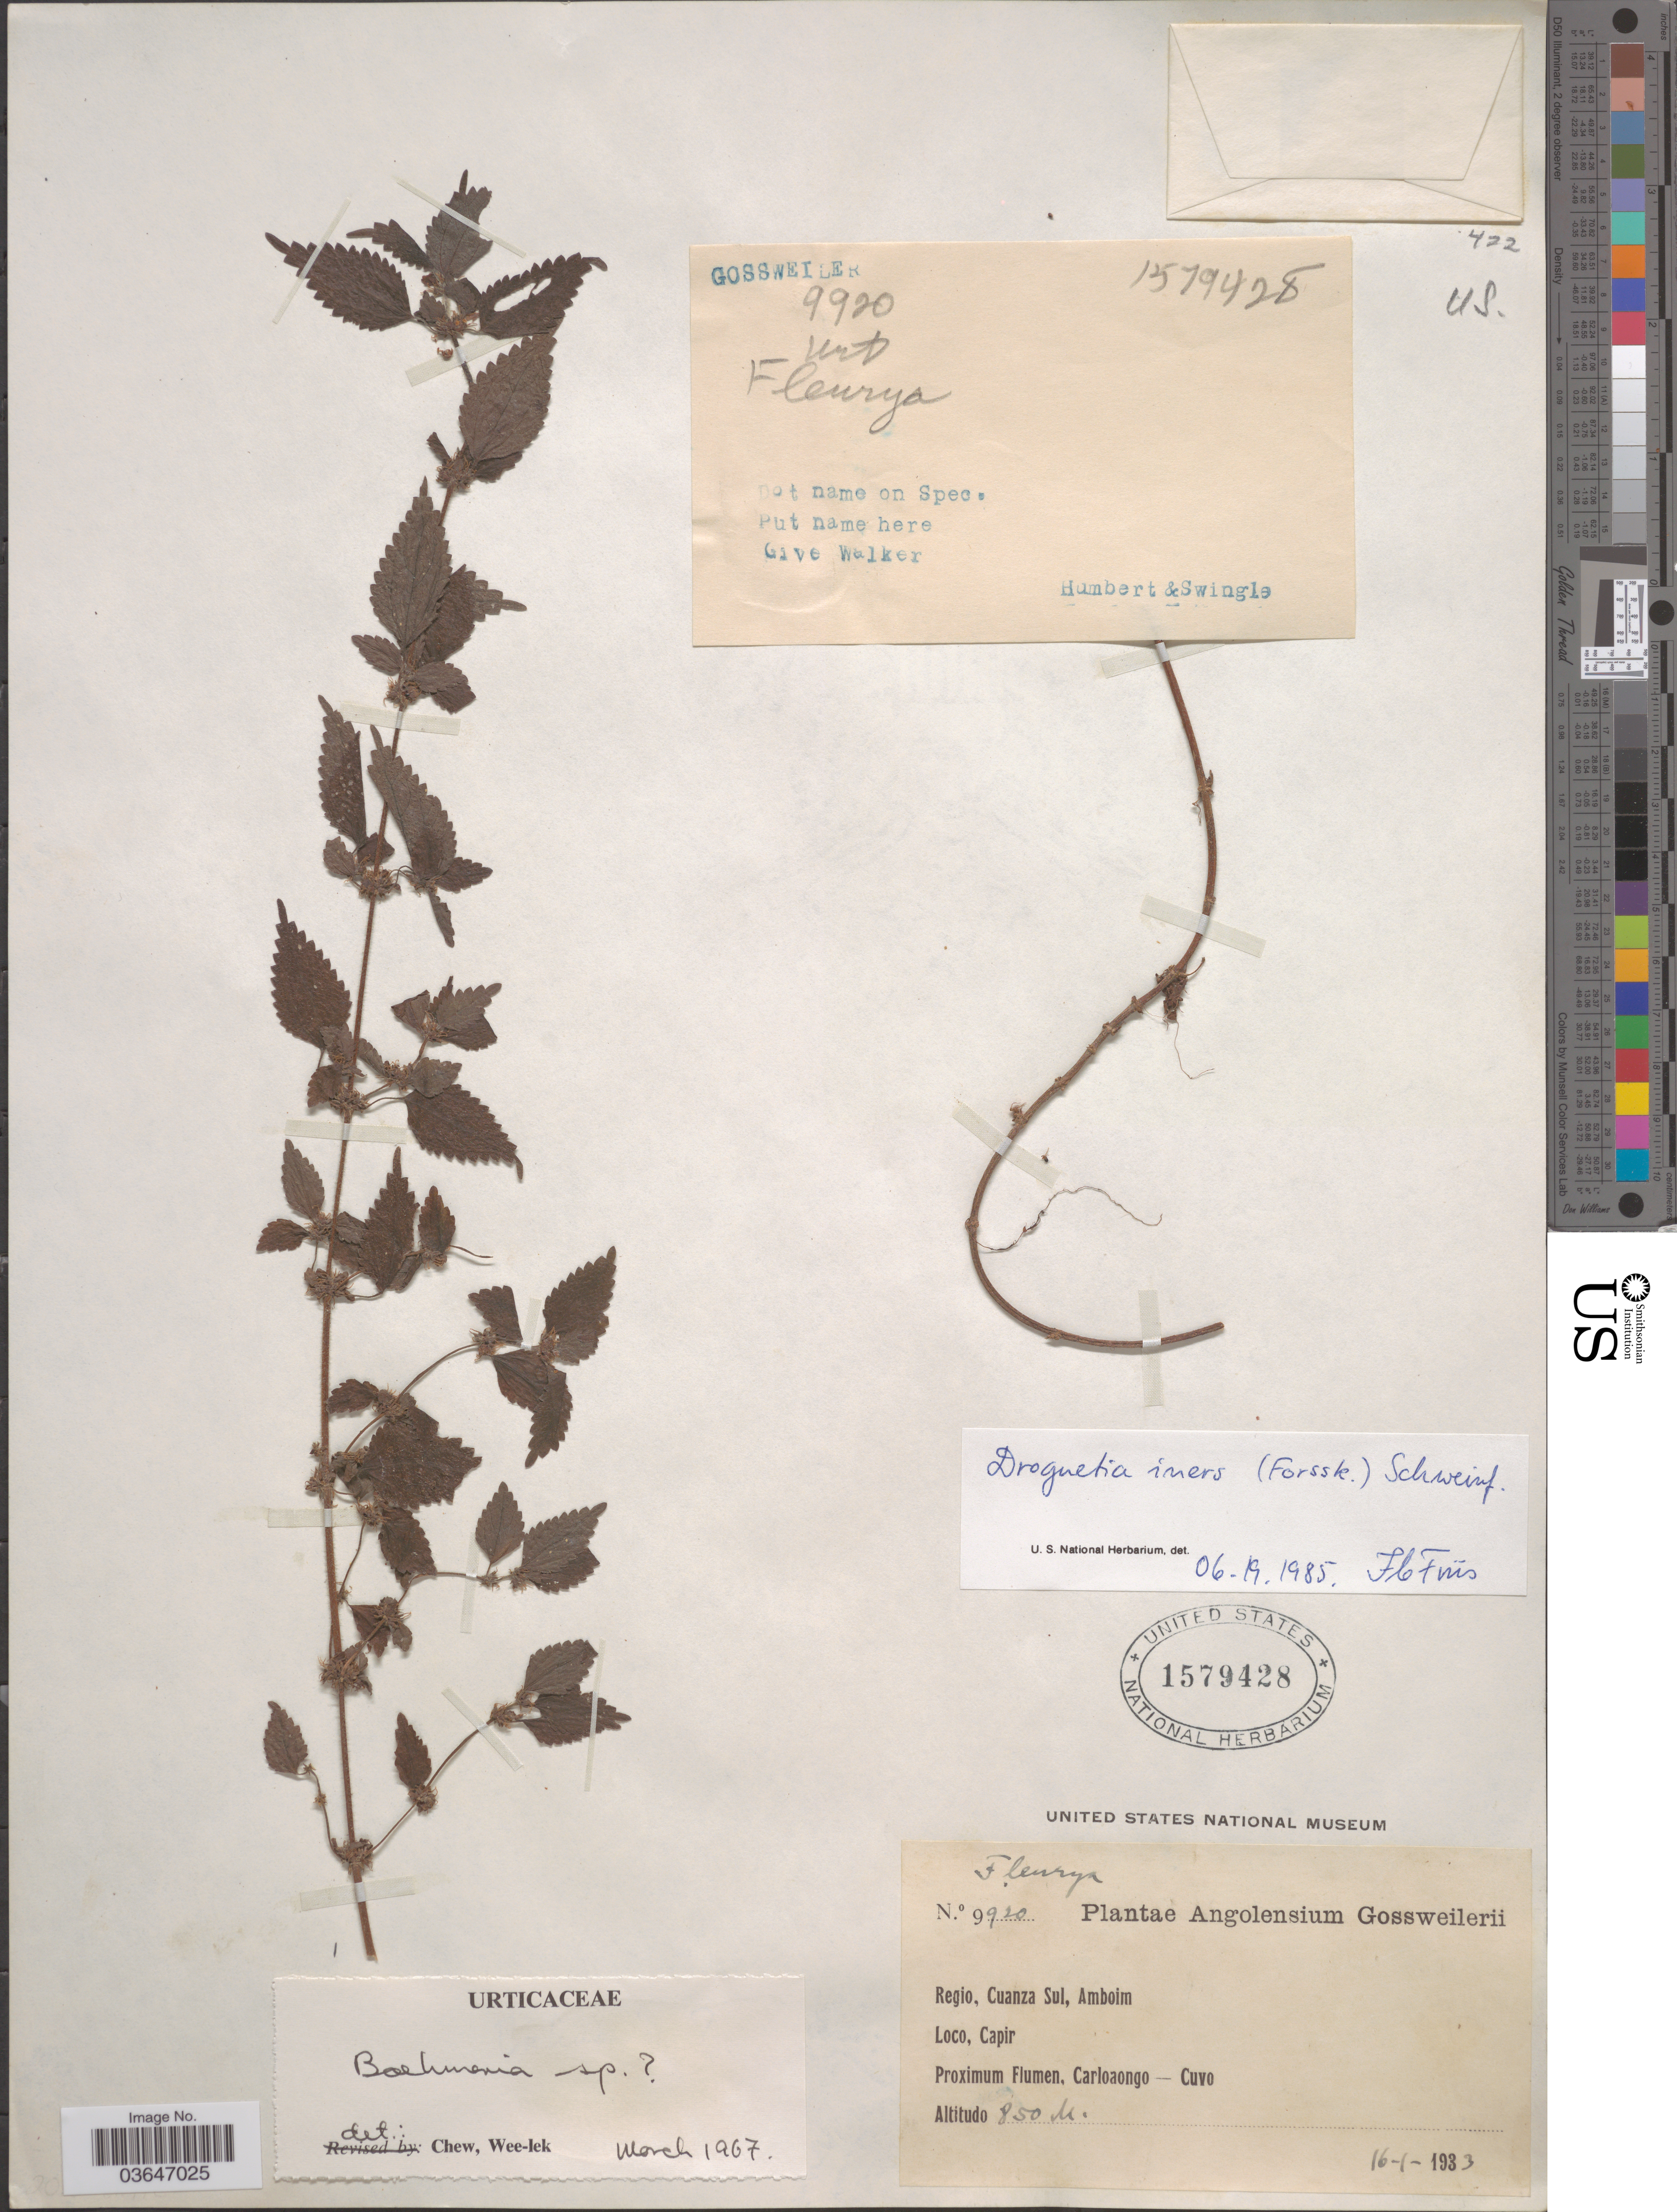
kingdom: Plantae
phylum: Tracheophyta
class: Magnoliopsida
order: Rosales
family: Urticaceae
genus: Droguetia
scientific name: Droguetia iners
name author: (Forssk.) Schweinf.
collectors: -. Gossweiler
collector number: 9920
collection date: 1933-01-16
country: Angola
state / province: Cuanza Sul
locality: Regio, Cuanza Sul, Amboim. Capir. Carloaongo-Cuvo.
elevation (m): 850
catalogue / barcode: US 1579428